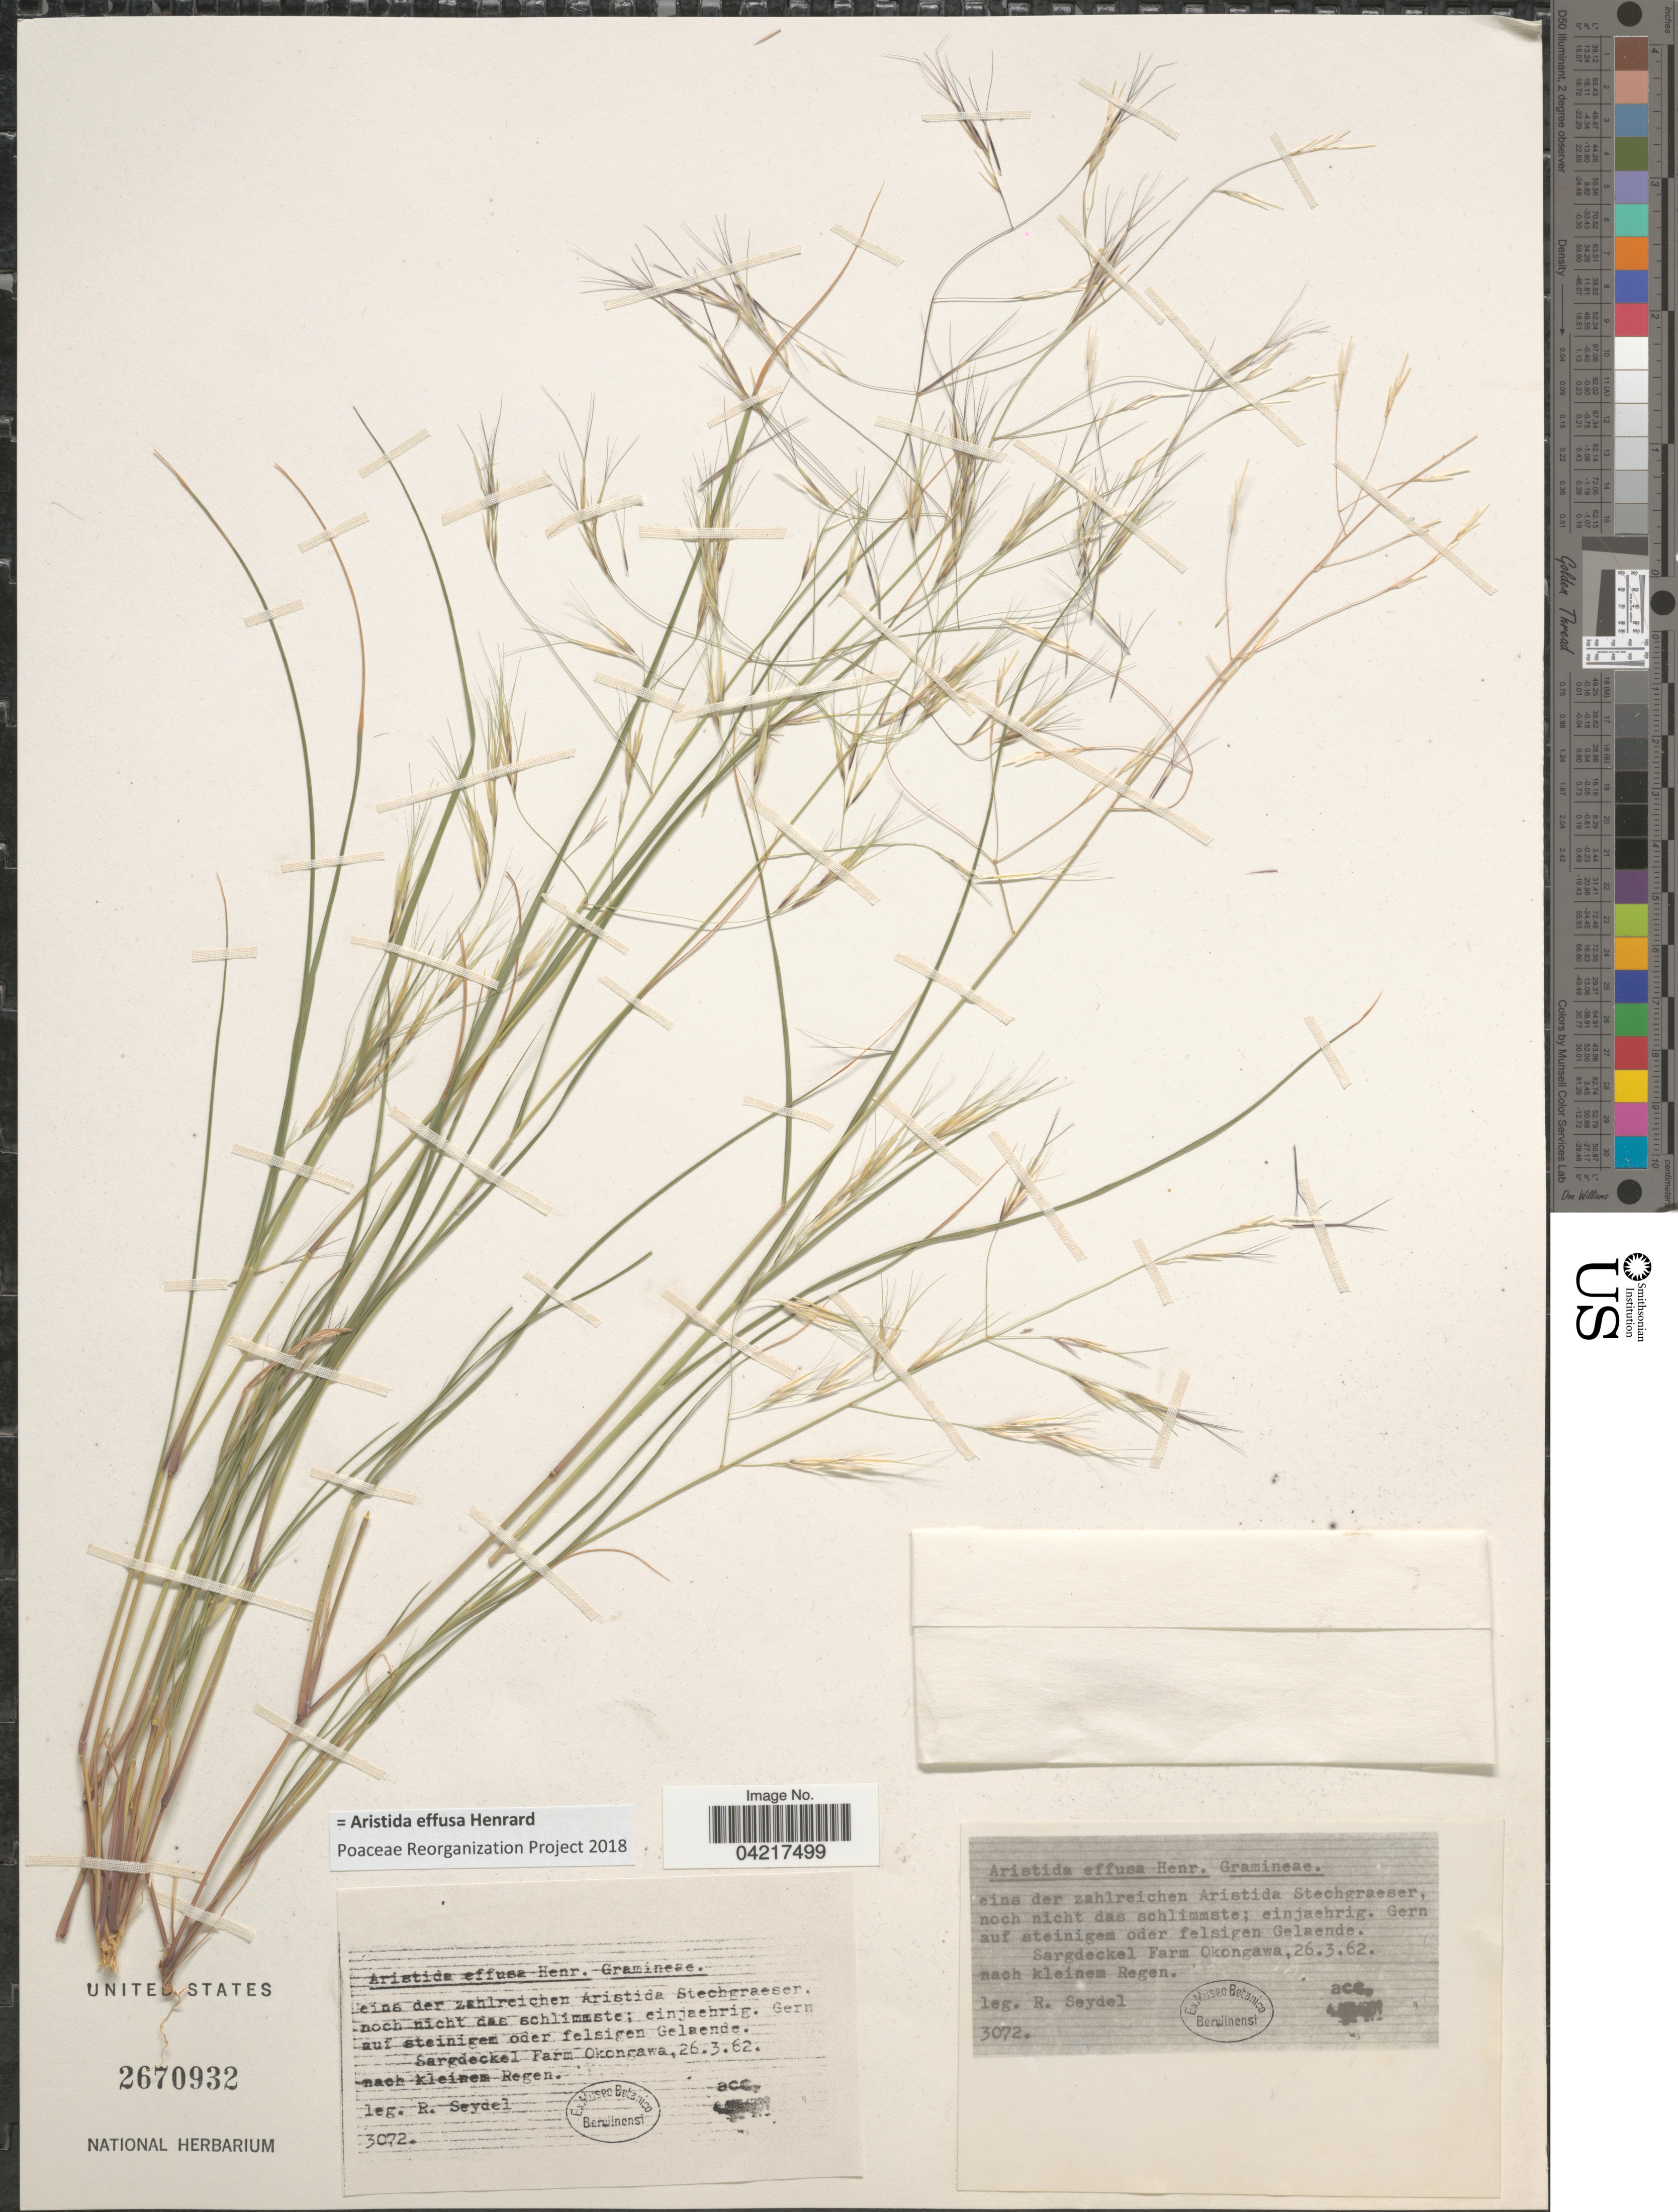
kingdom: Plantae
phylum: Tracheophyta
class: Liliopsida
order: Poales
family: Poaceae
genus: Aristida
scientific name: Aristida effusa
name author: Henr.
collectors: R. Seydel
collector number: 3072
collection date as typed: Transcribed d/m/y: 26/3/62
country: Namibia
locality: Sargdeckel Farm Okongawa, nach kleinem Regen.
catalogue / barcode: US 2670932